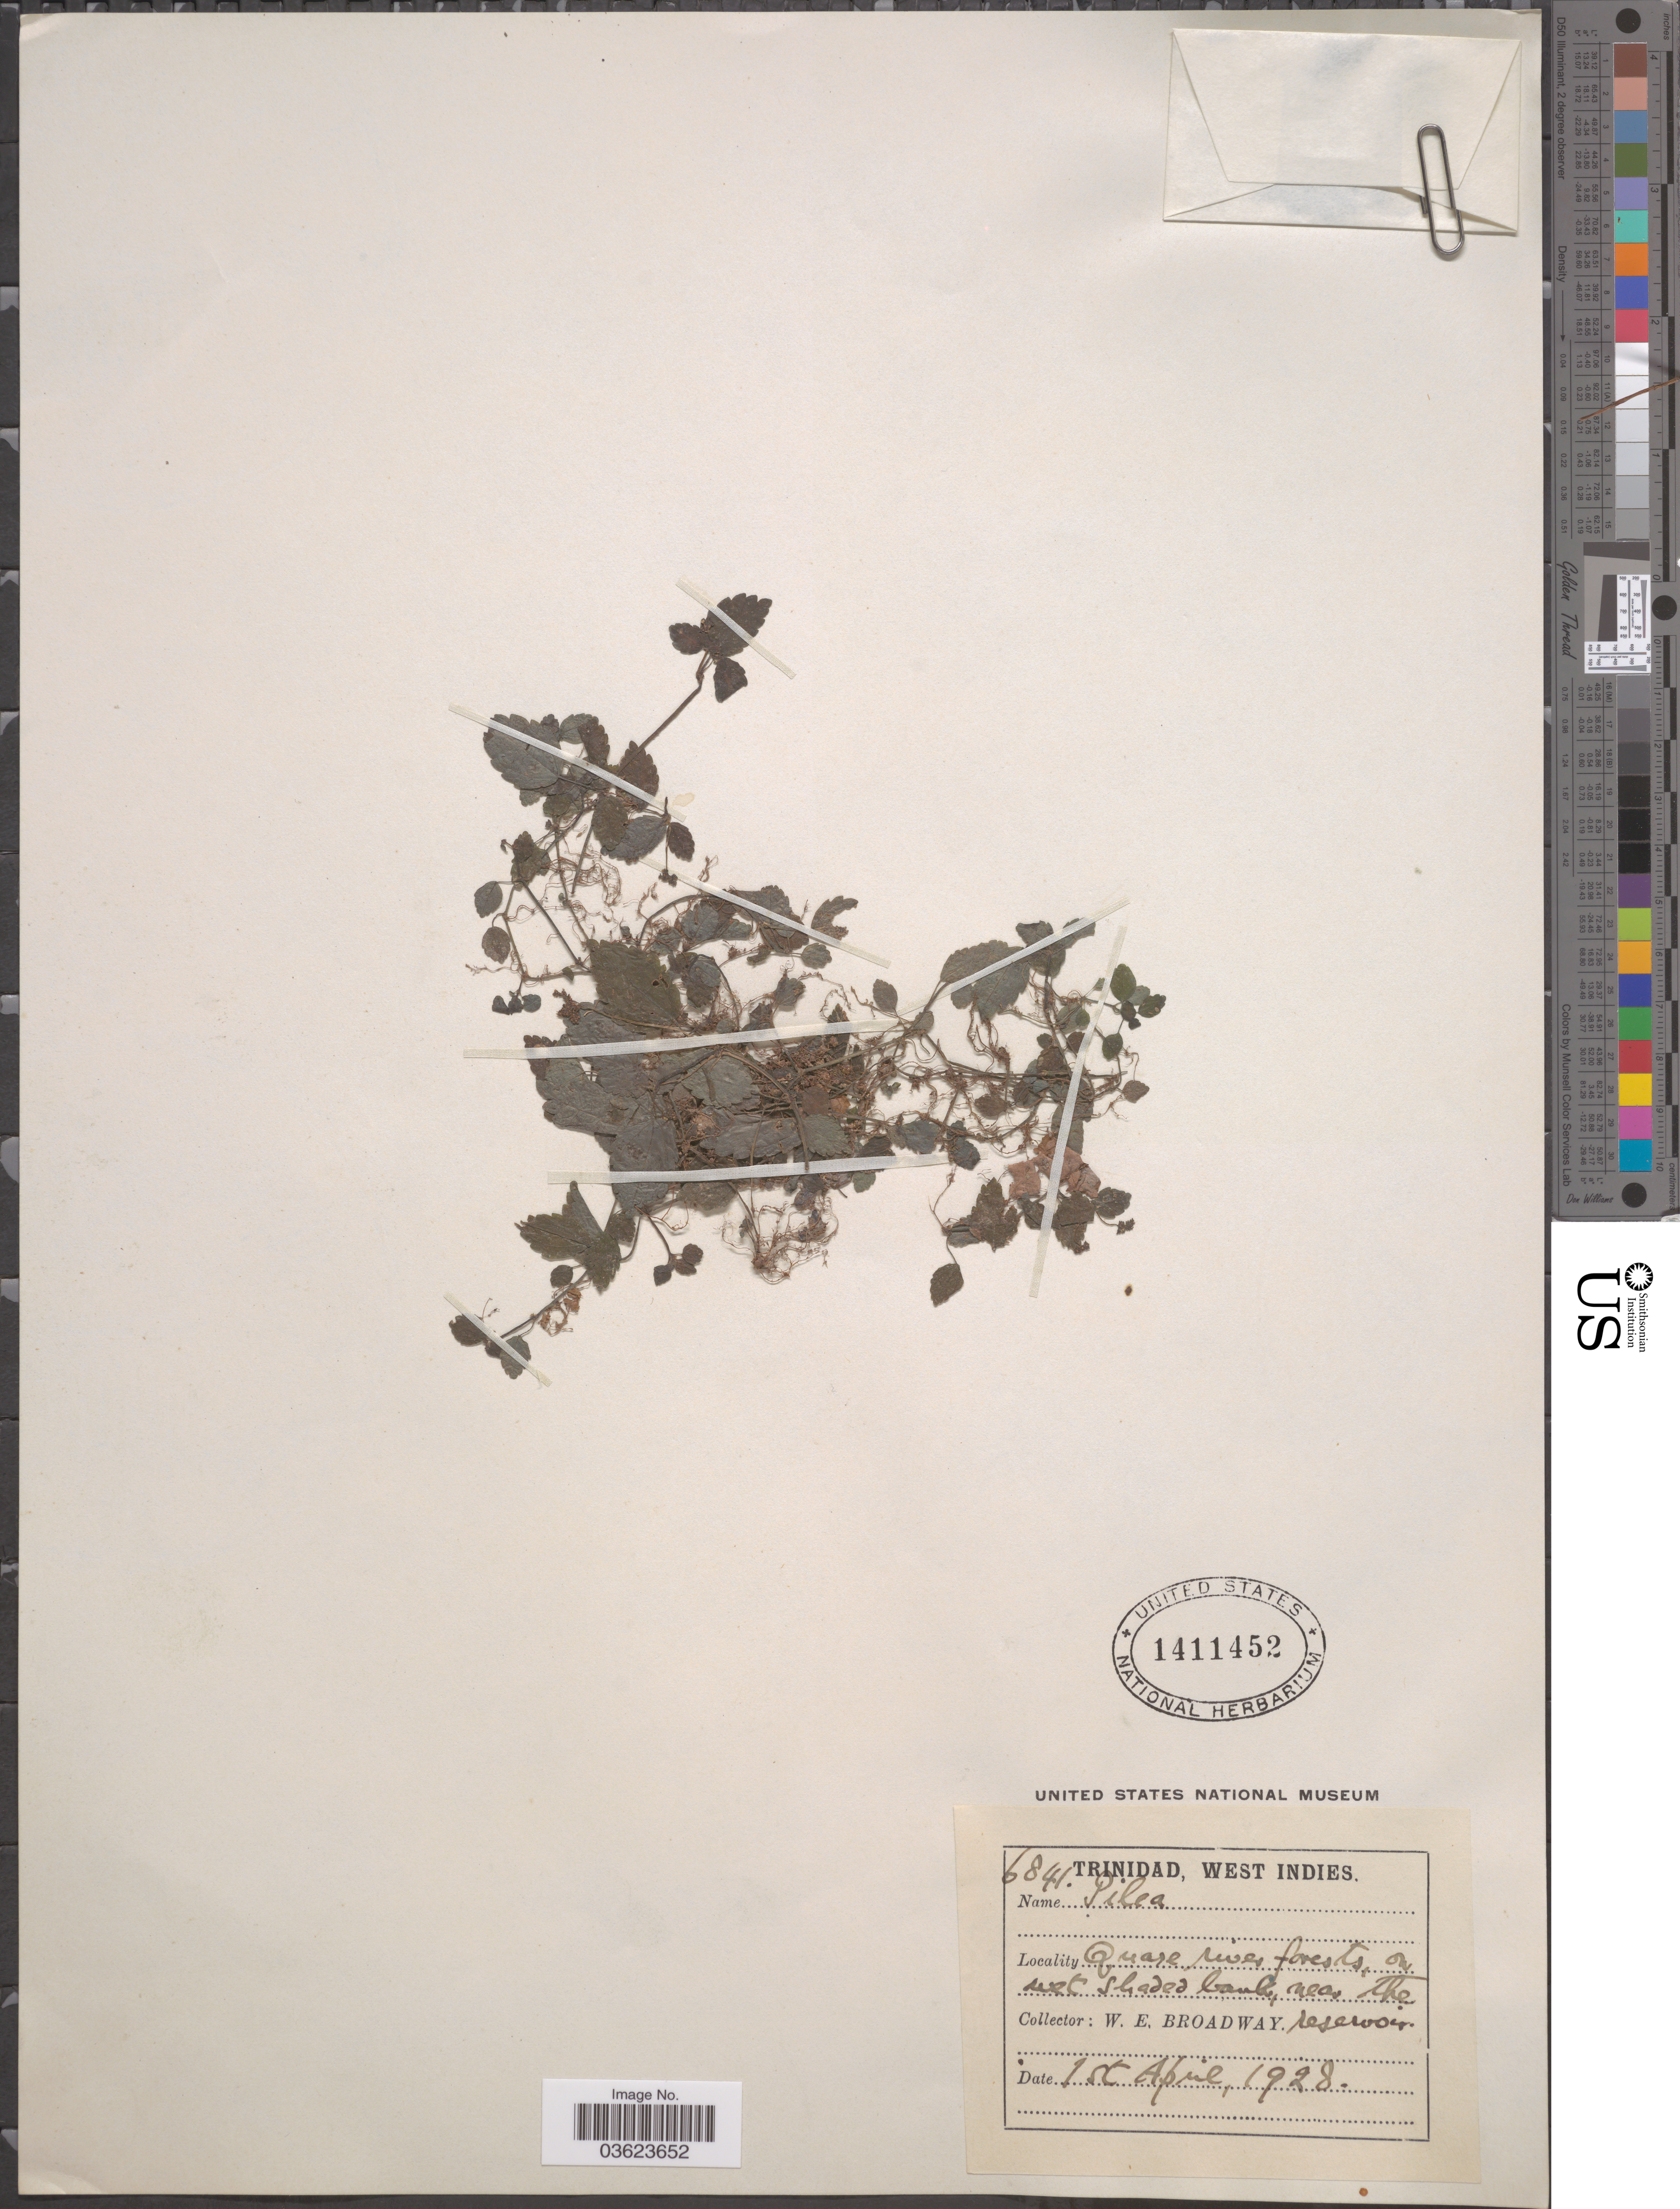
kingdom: Plantae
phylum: Tracheophyta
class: Magnoliopsida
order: Rosales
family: Urticaceae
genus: Pilea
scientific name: Pilea inaequalis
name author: (Juss. ex Poir.) Wedd.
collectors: W. E. Broadway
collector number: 6841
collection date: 1928-04-15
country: Trinidad and Tobago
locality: Trinidad. Quare river forests, on wet shaded bank, near the reservoir.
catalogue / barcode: US 1411452